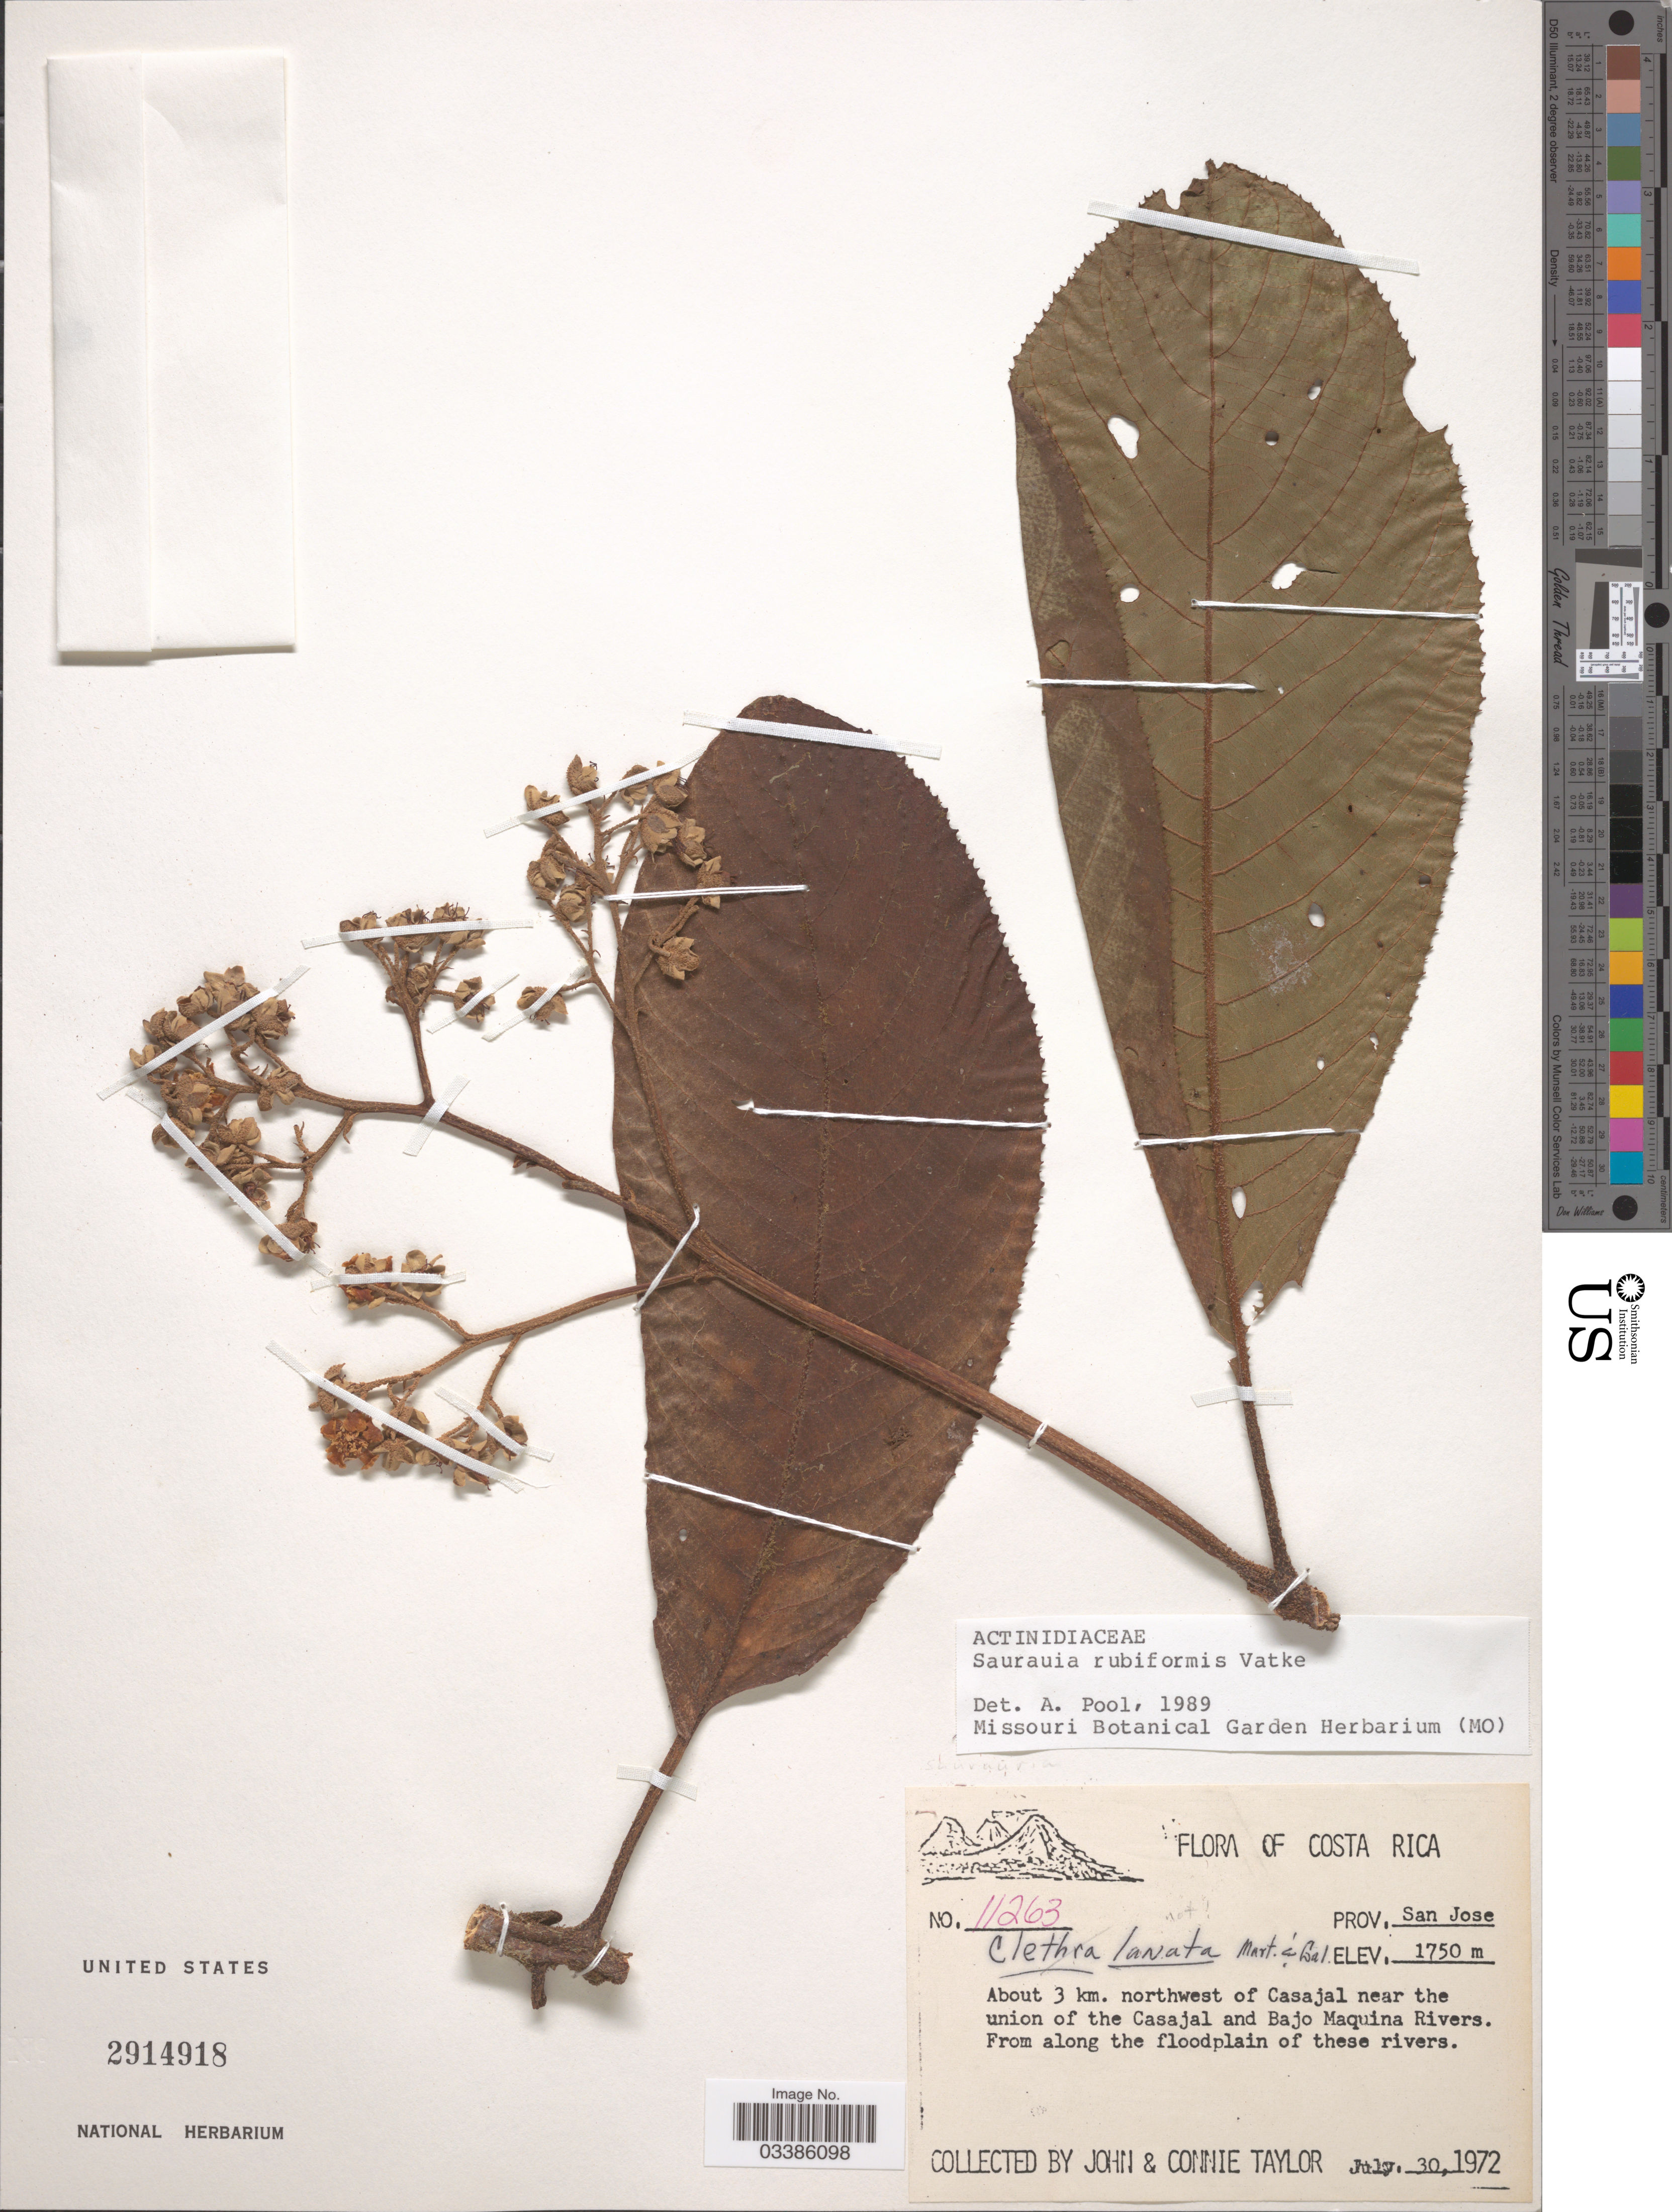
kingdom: Plantae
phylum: Tracheophyta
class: Magnoliopsida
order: Ericales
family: Actinidiaceae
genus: Saurauia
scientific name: Saurauia rubiformis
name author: Vatke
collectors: J. Taylor & C. Taylor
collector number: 11263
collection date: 1972-07-30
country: Costa Rica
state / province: San José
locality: About 3 km. northwest of Casajal near the union of the Casajal and Bajo Maquina Rivers.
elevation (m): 1750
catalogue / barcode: US 2914918